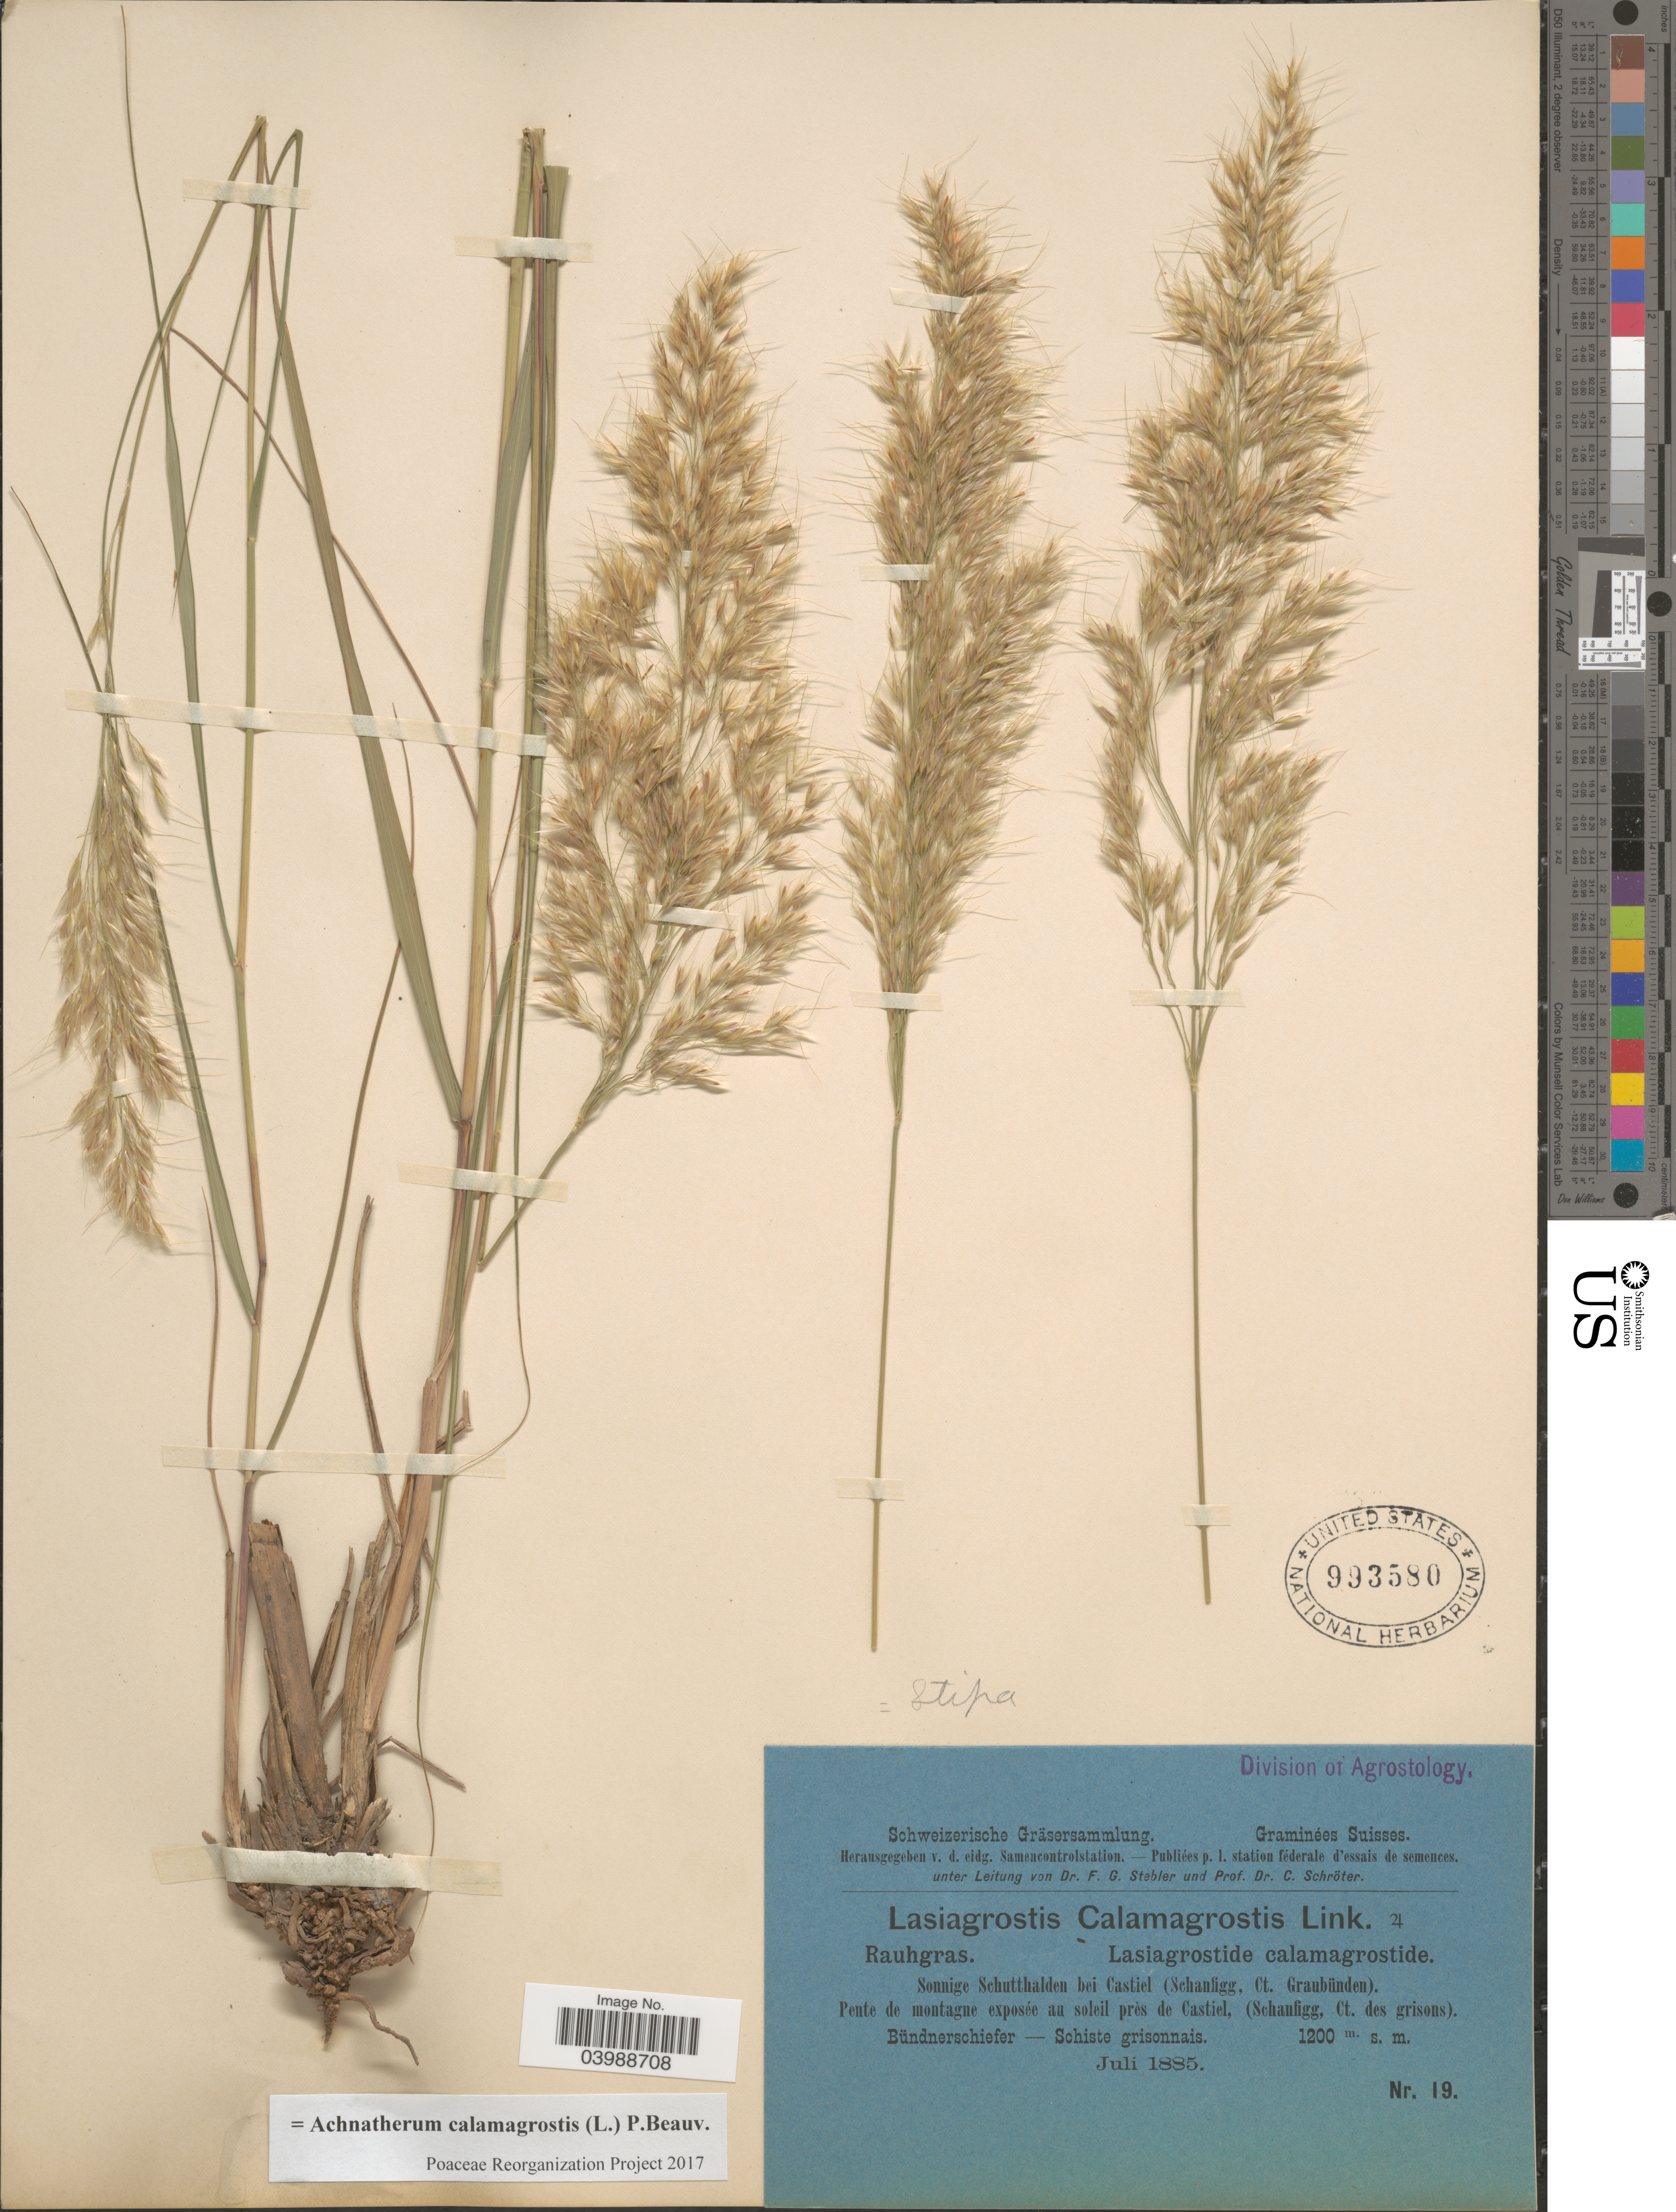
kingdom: Plantae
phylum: Tracheophyta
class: Liliopsida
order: Poales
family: Poaceae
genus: Achnatherum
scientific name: Achnatherum calamagrostis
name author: (L.) P. Beauv.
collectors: Stebler, F.G. & Schröter, C.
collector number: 19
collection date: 1885-07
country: Switzerland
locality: Graminées Suisse. Sonnige Schutthalden bei Castiel (Schanfigg, Ct. Graubünden). Pente de montagne exposée au soleil près de Castiel, (Schanfigg, Ct. des grisons).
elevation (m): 1200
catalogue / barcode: US 993580